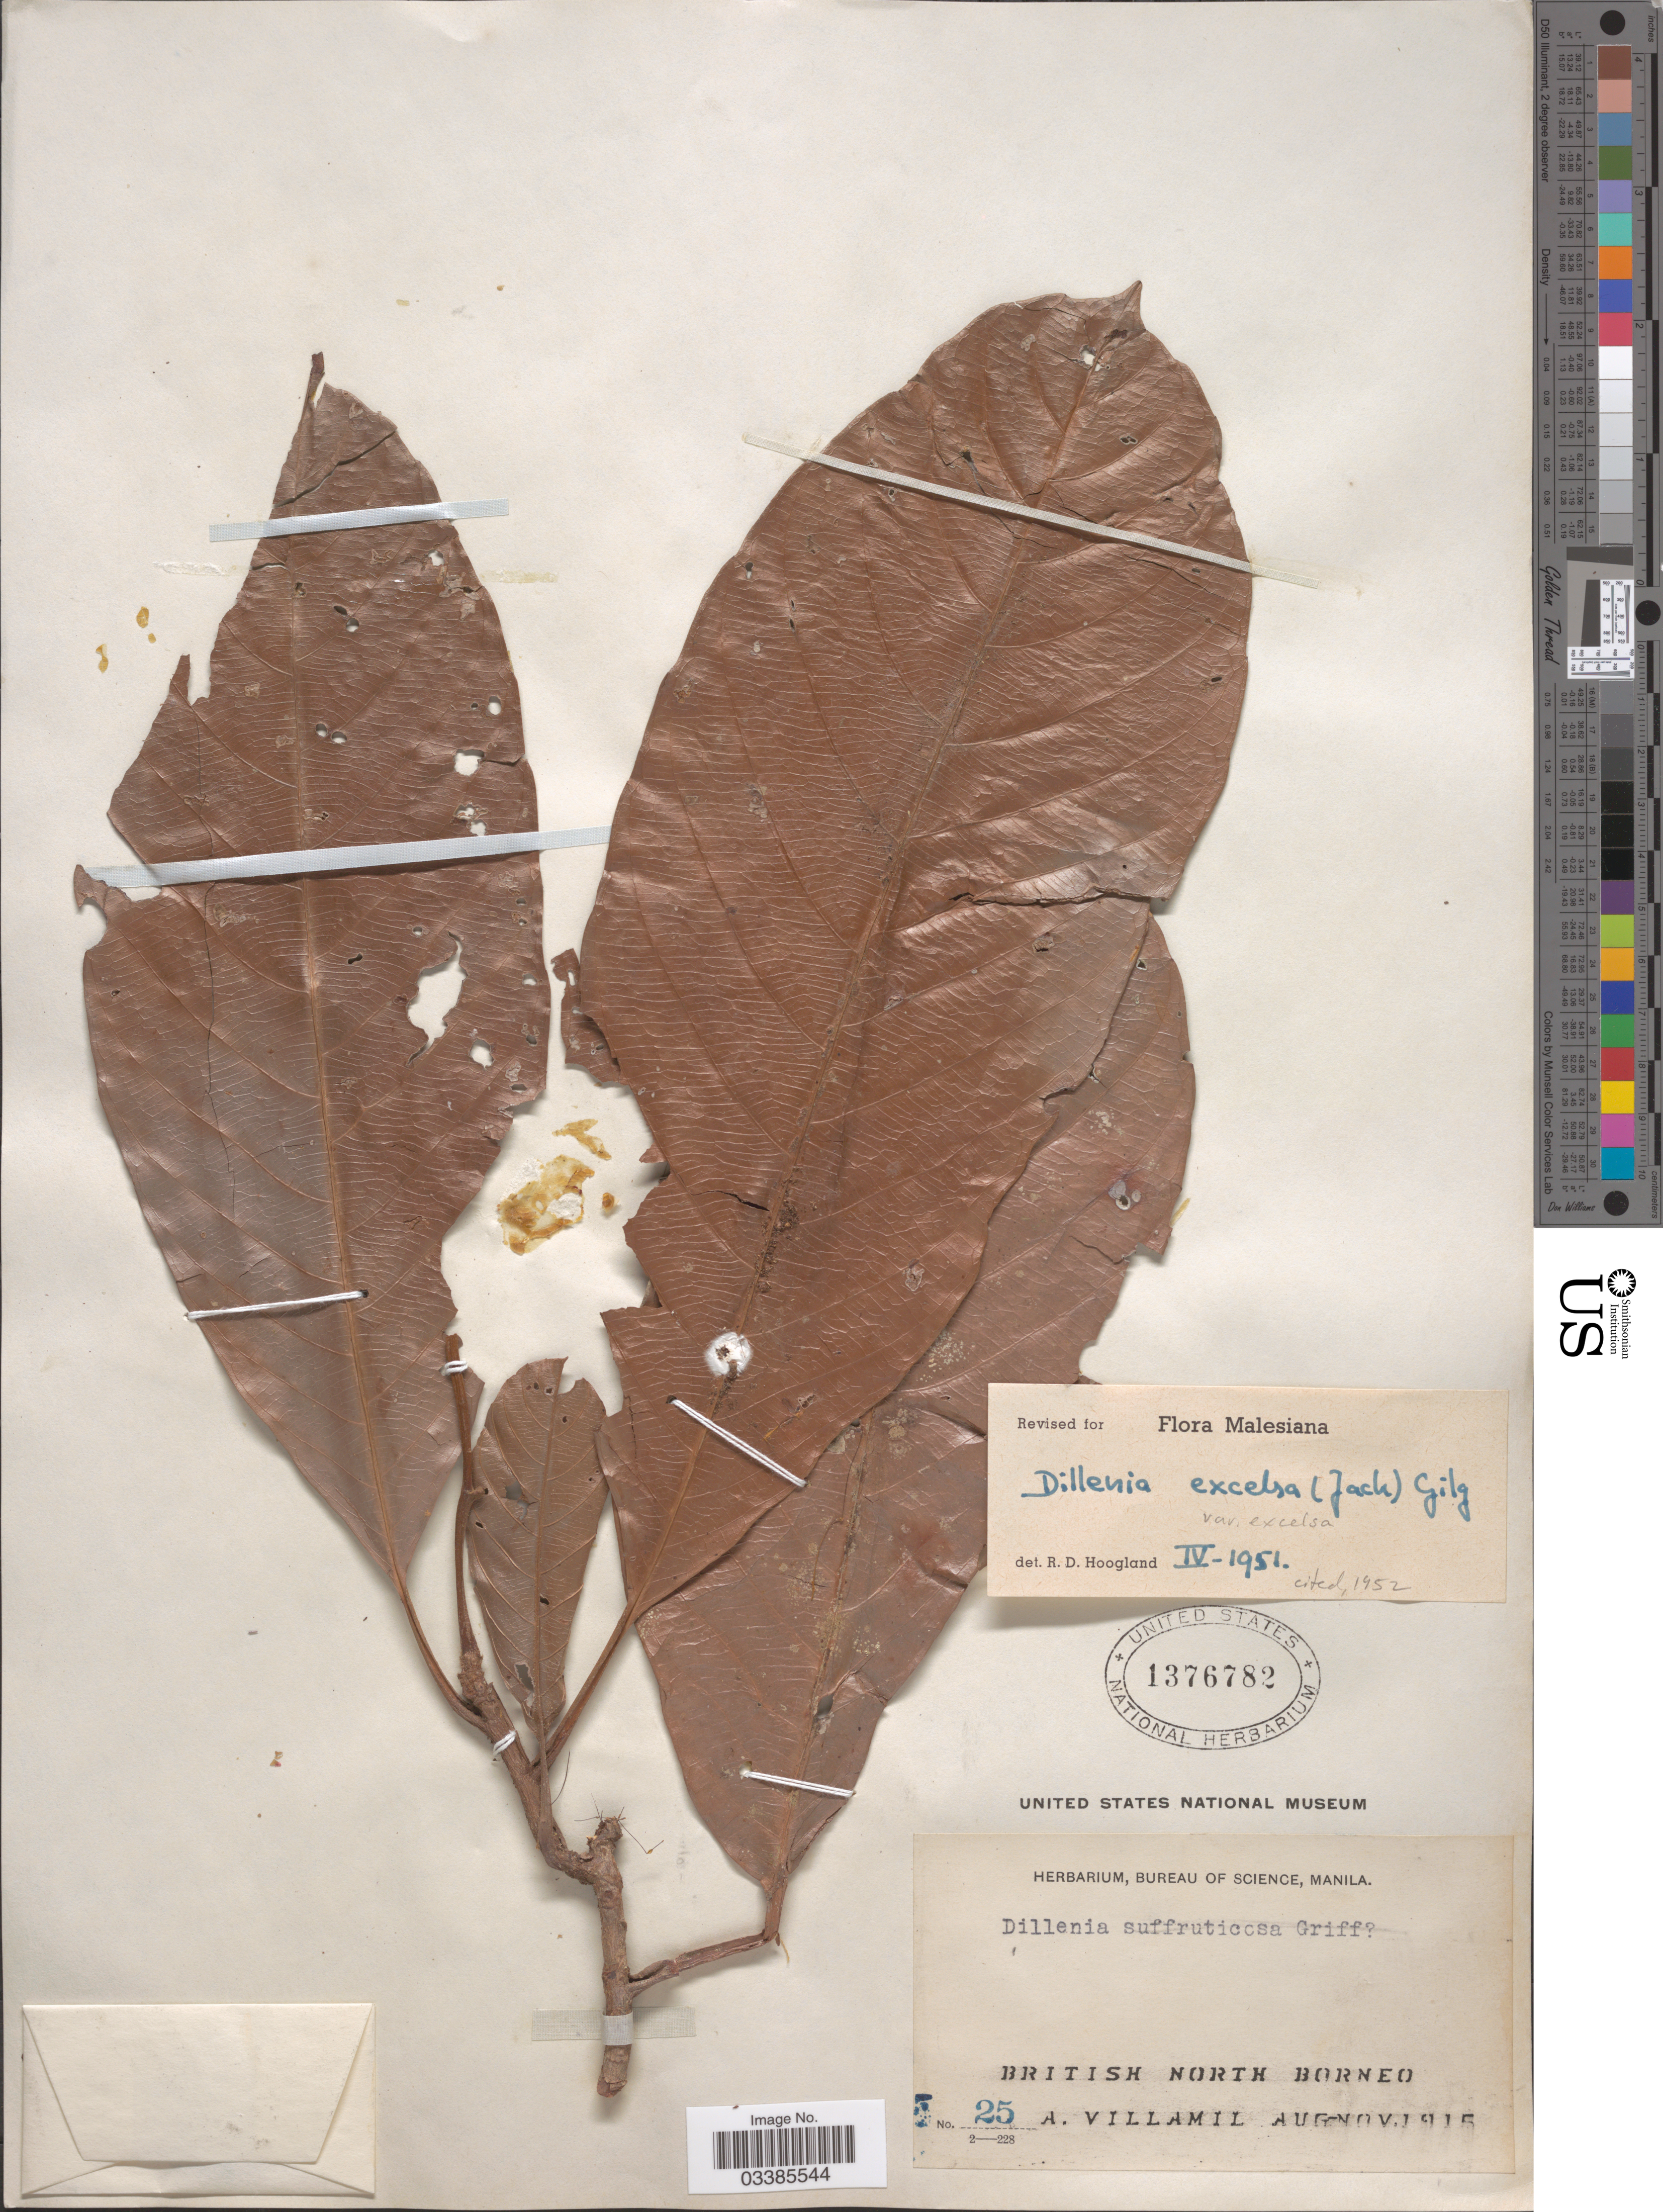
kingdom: Plantae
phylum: Tracheophyta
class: Magnoliopsida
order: Dilleniales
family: Dilleniaceae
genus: Dillenia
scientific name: Dillenia excelsa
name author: (Jack) Martelli ex Gilg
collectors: A. Villamil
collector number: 25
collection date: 1915-08/1915-11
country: Malaysia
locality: British North Borneo.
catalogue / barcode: US 1376782